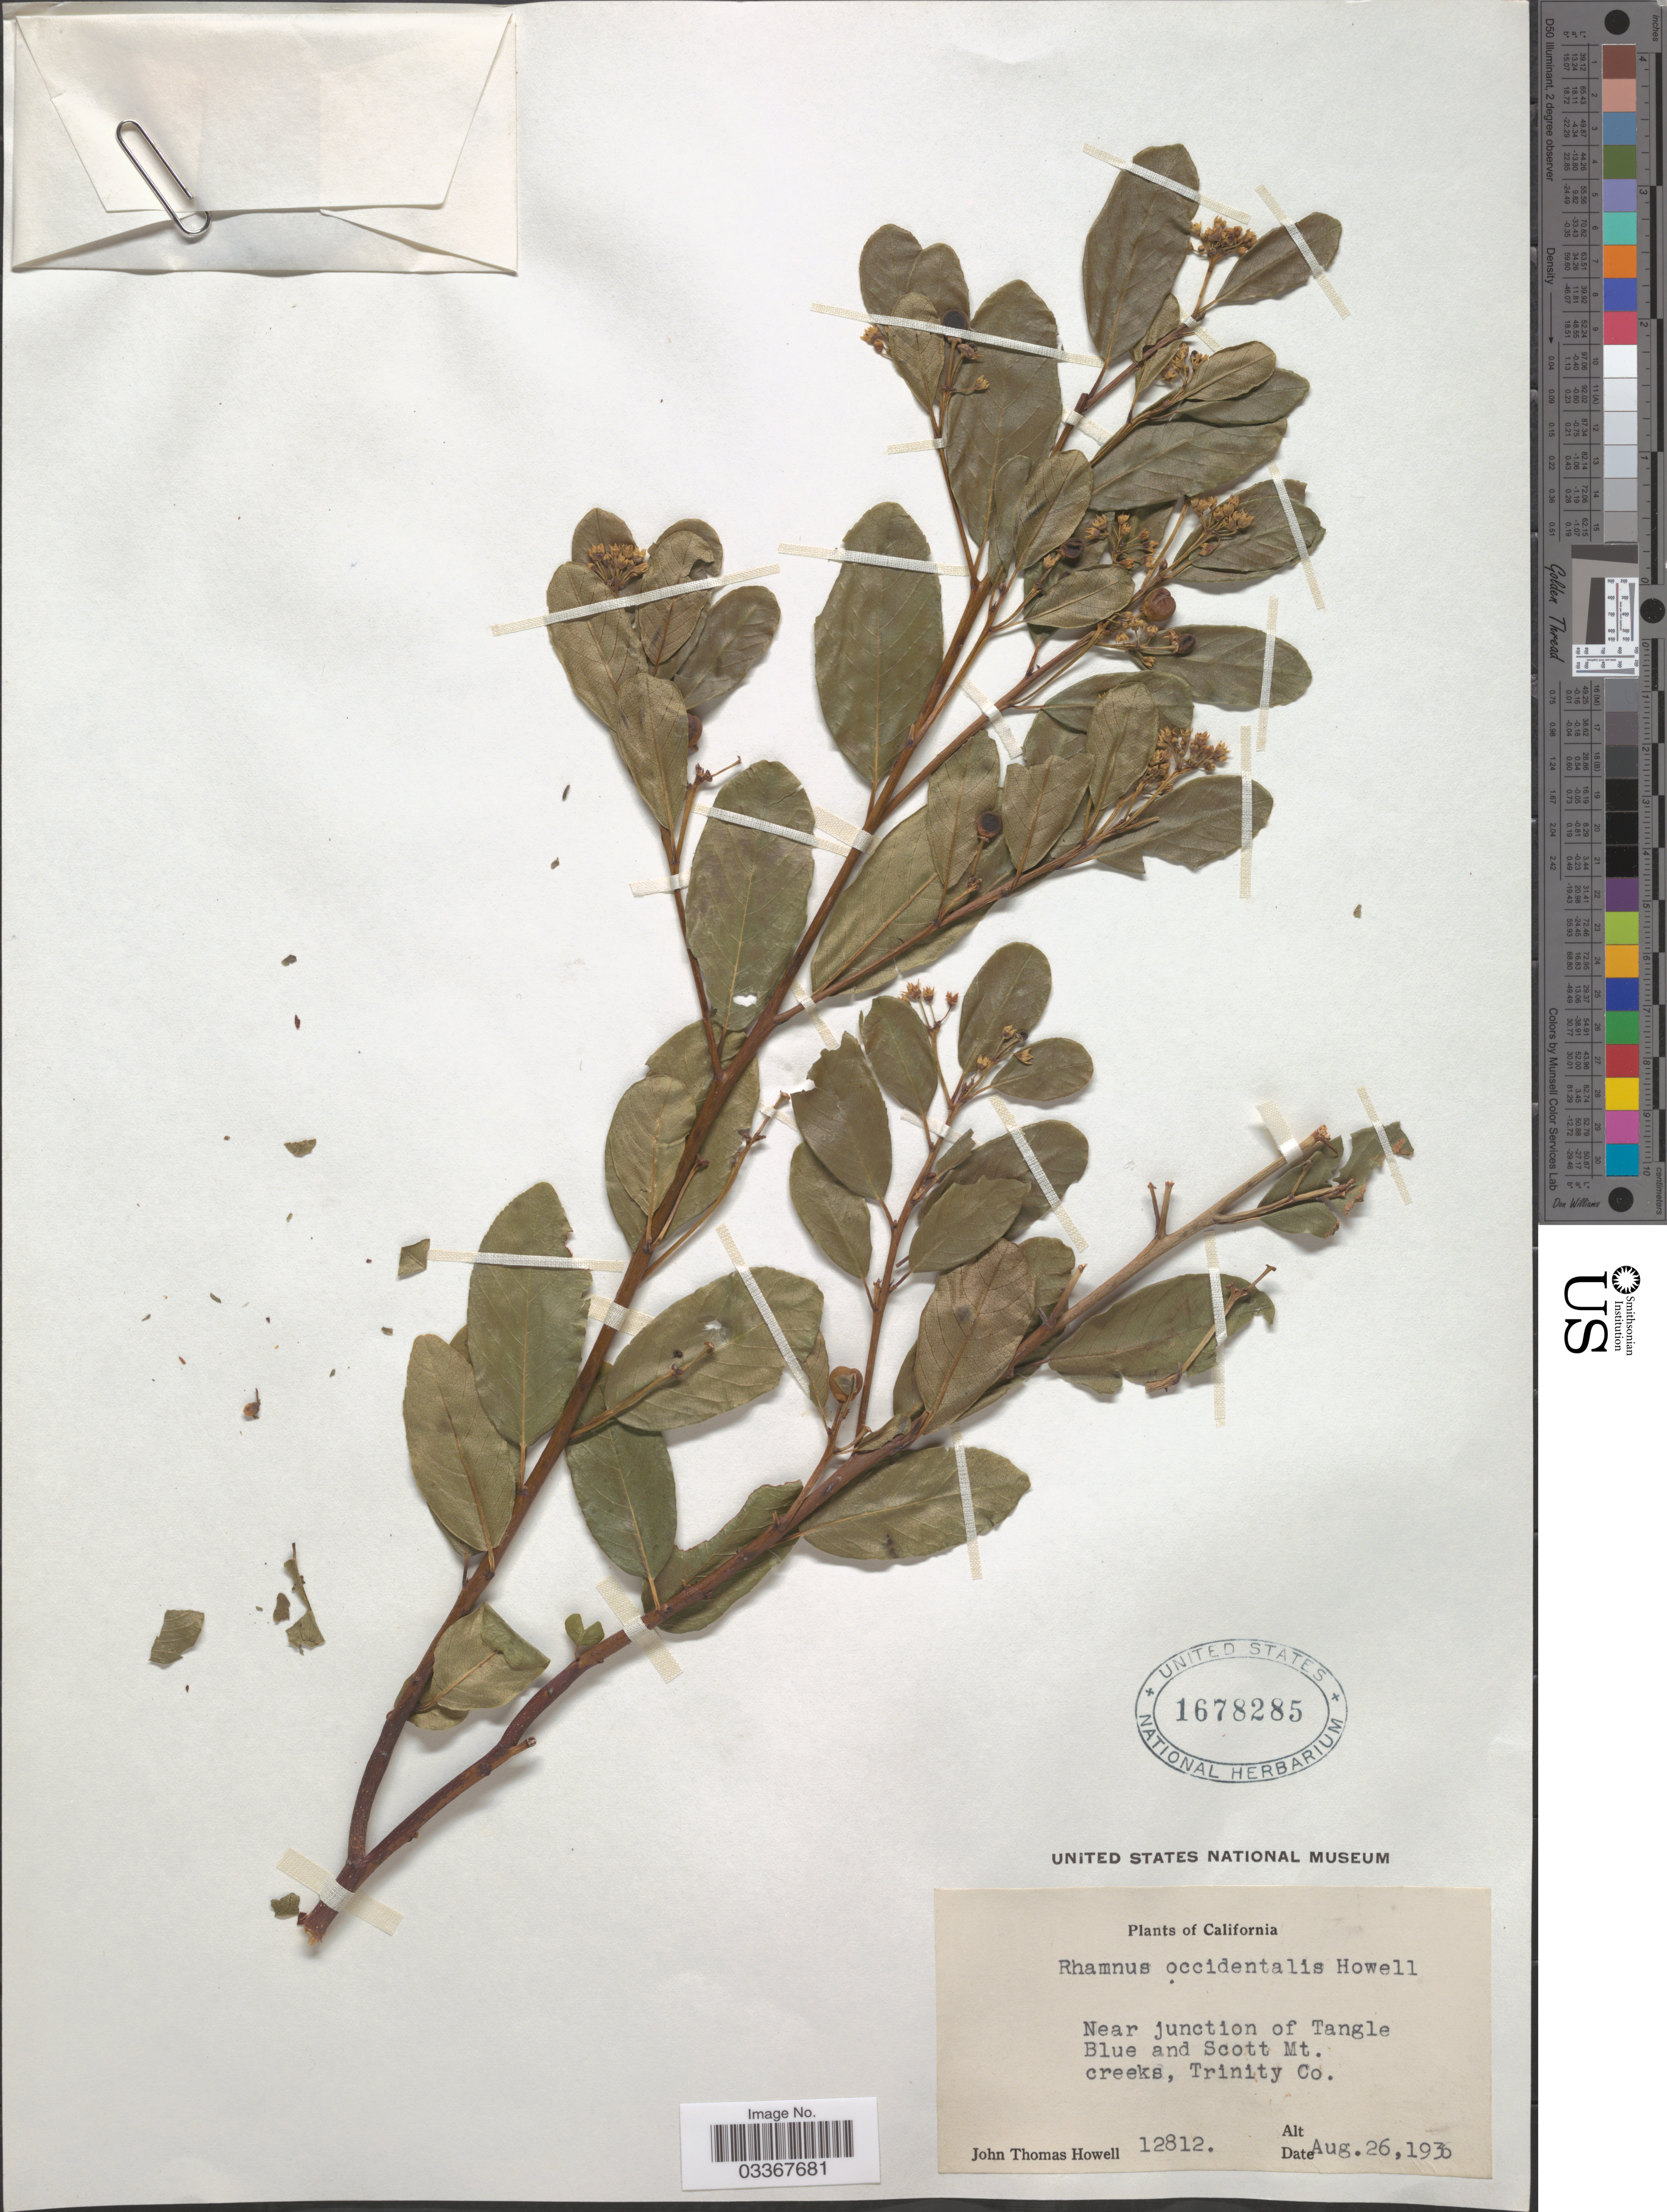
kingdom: Plantae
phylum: Tracheophyta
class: Magnoliopsida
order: Rosales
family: Rhamnaceae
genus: Frangula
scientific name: Frangula californica subsp. occidentalis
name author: (Howell) Kartesz & Gandhi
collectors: J. T. Howell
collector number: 12812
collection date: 1936-08-26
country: United States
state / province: California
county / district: Trinity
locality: Near junction of Tangle Blue and Scott Mt. creeks, Trinity Co.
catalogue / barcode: US 1678285